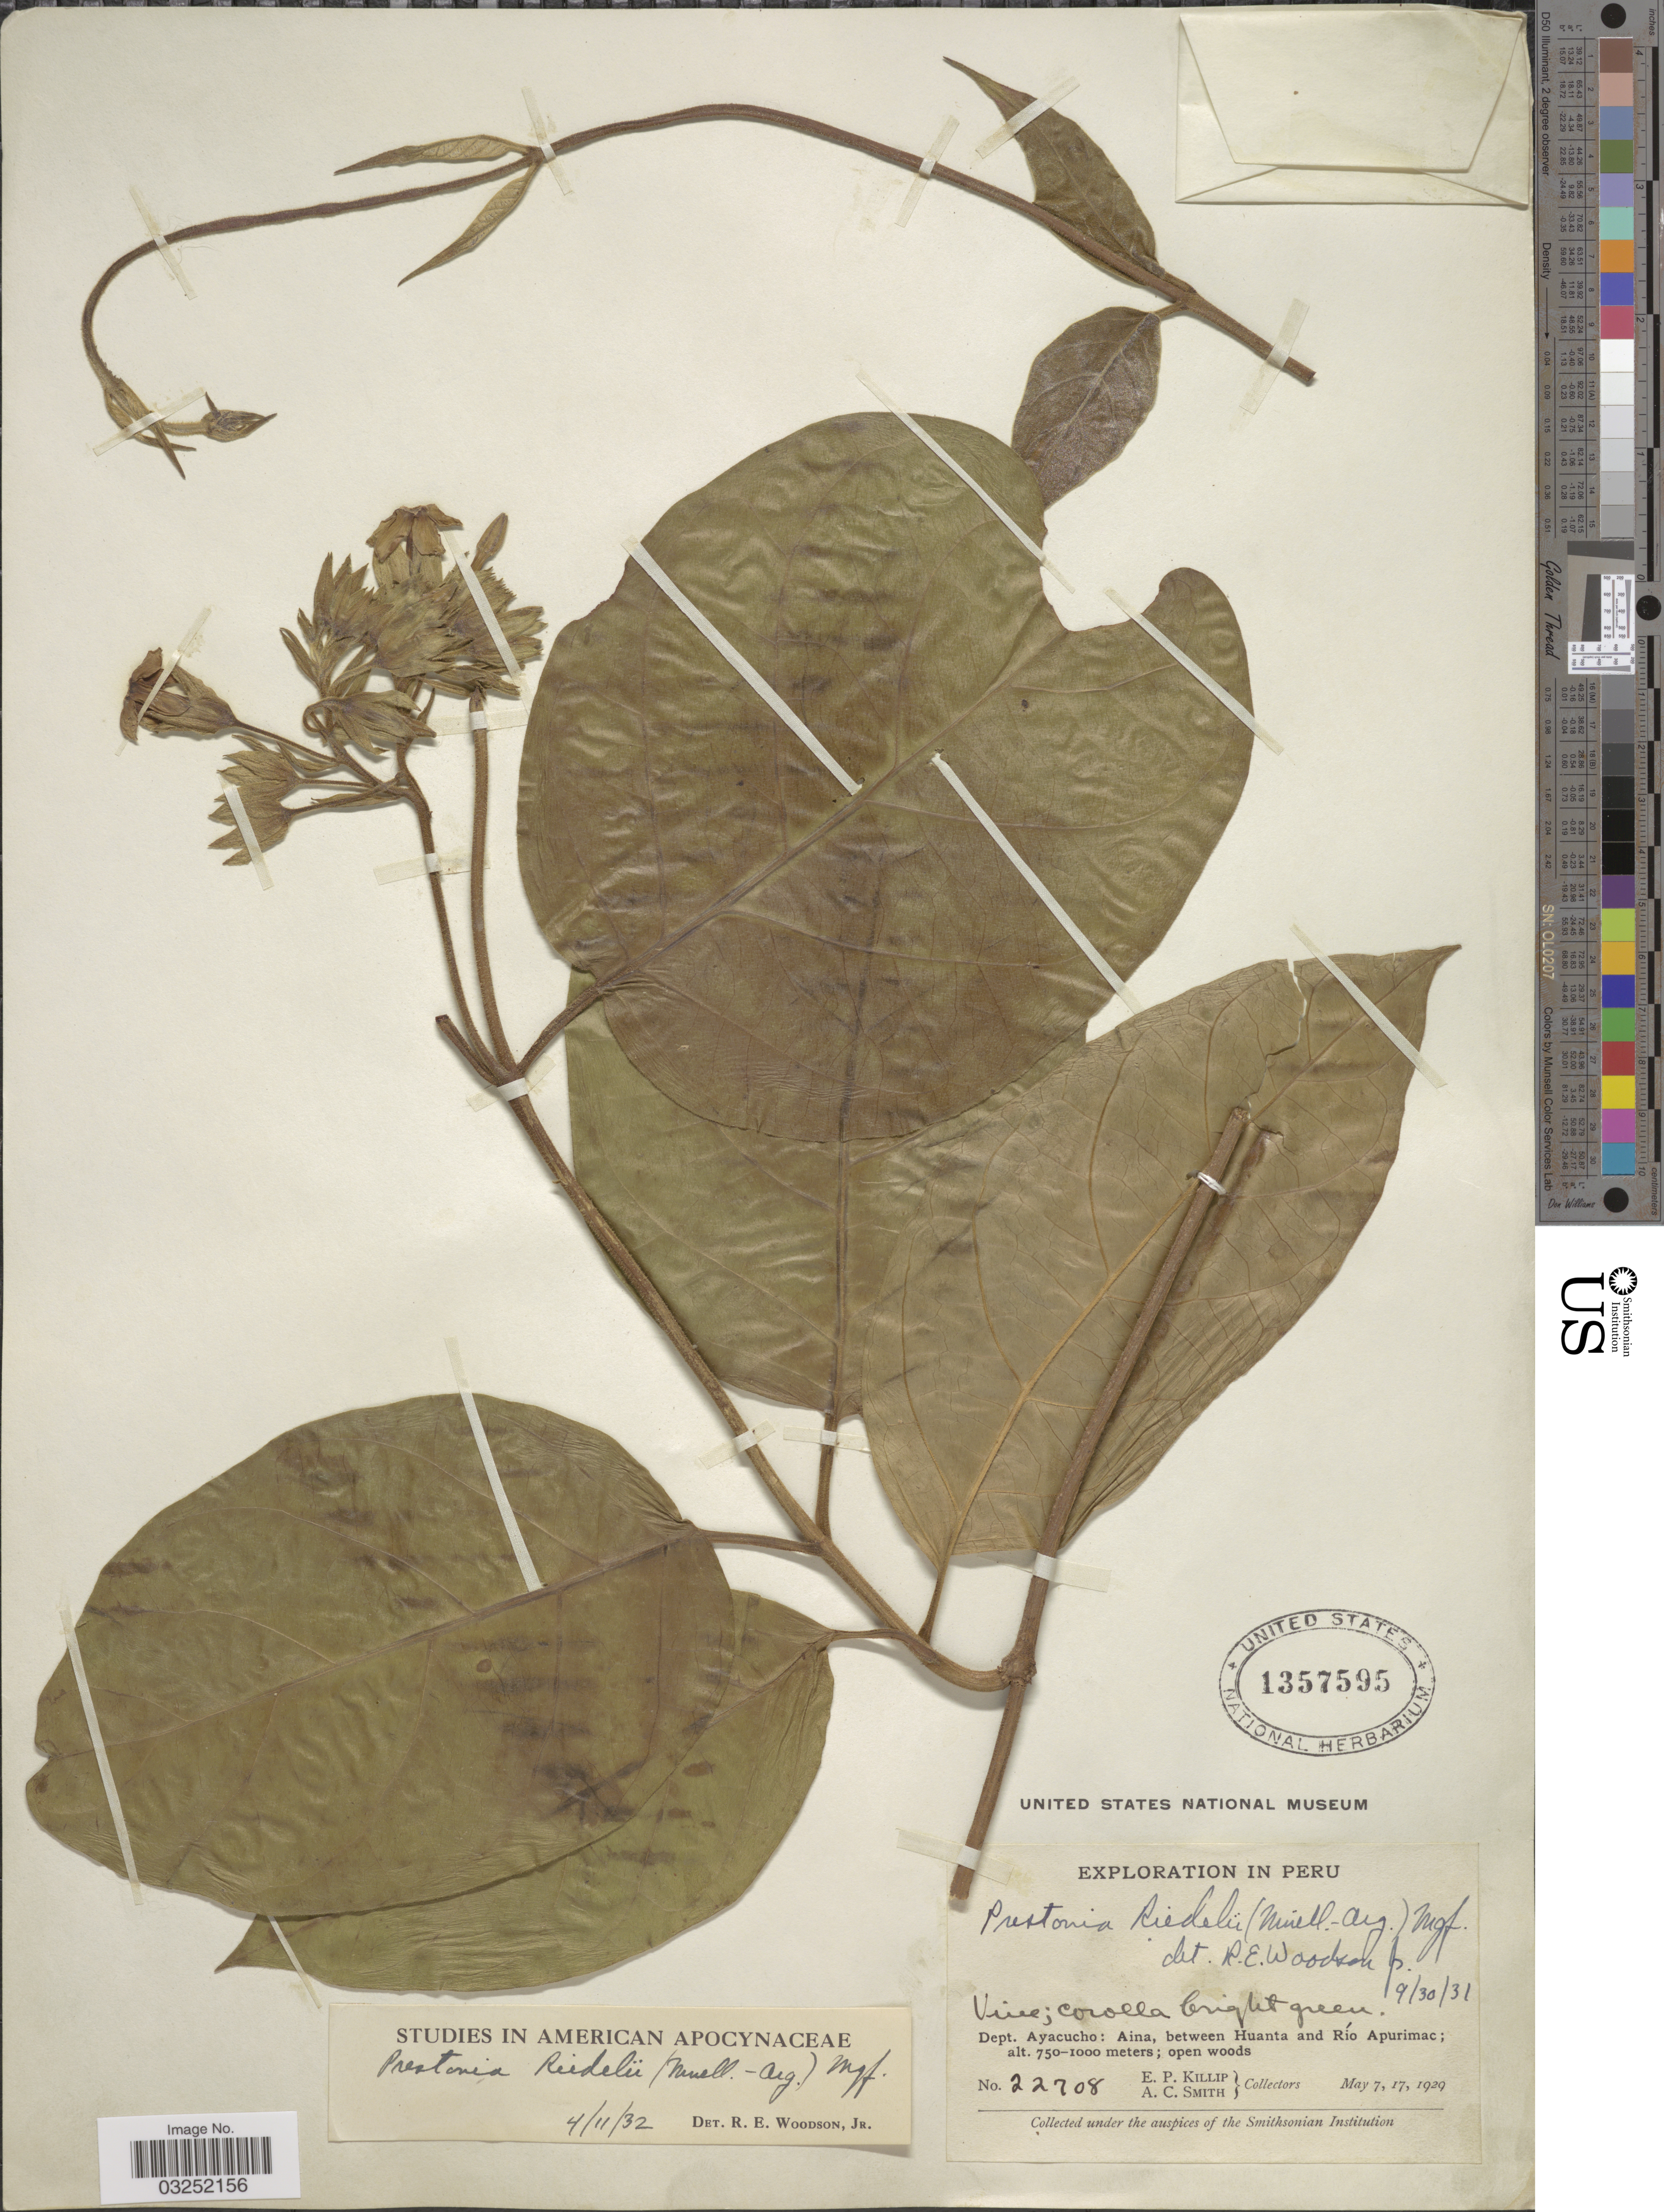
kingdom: Plantae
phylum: Tracheophyta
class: Magnoliopsida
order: Gentianales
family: Apocynaceae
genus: Prestonia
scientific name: Prestonia riedelii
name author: (Müll. Arg.) Markgr.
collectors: E. P. Killip & A. C. Smith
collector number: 22708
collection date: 1929-05-07/1929-05-17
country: Peru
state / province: Ayacucho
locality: Dept. Ayacucho: Aina, between Huanta and Río Apurimac.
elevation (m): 750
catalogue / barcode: US 1357595